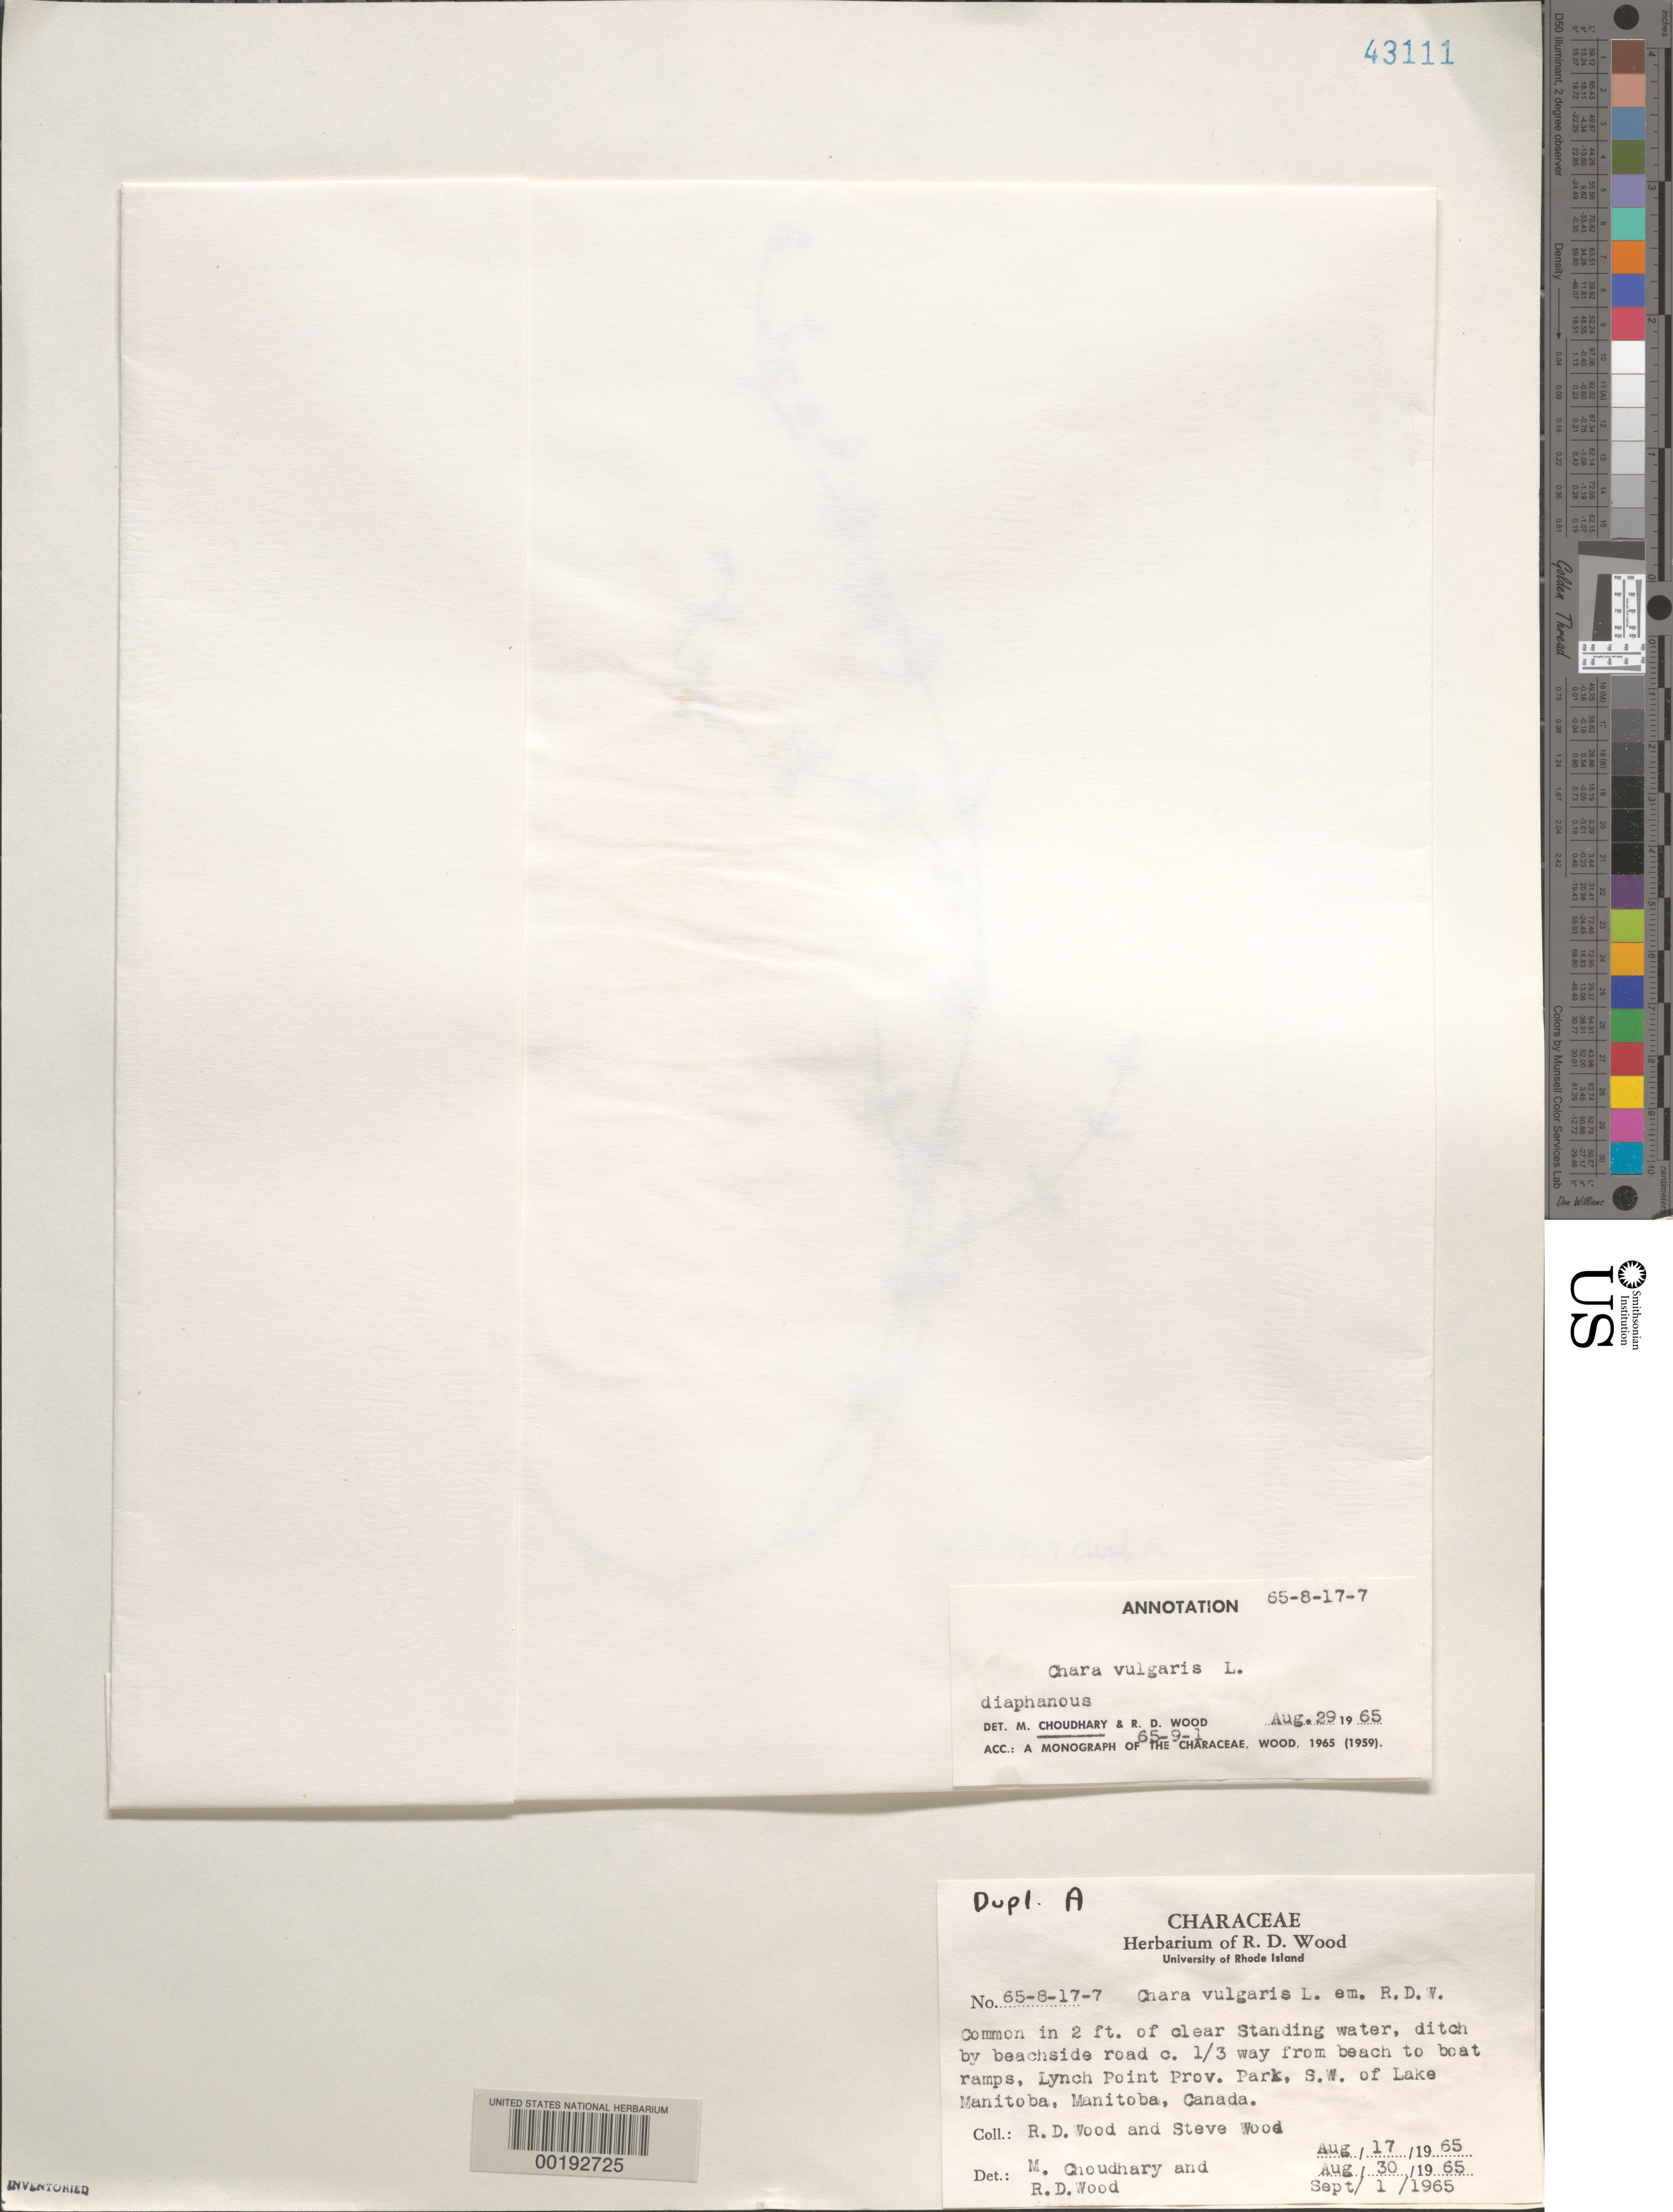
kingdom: Plantae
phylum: Charophyta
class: Charophyceae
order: Charales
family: Characeae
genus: Chara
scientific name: Chara vulgaris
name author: L.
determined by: Wood, R. D.; Choudhary, M. C.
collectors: R. Wood & S. Wood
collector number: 65-8-17-7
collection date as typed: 17 Aug 1965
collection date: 1965-08-17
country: Canada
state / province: Manitoba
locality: Lynch Point Provincial Park, southwest of Lake Manitoba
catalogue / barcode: US 43111